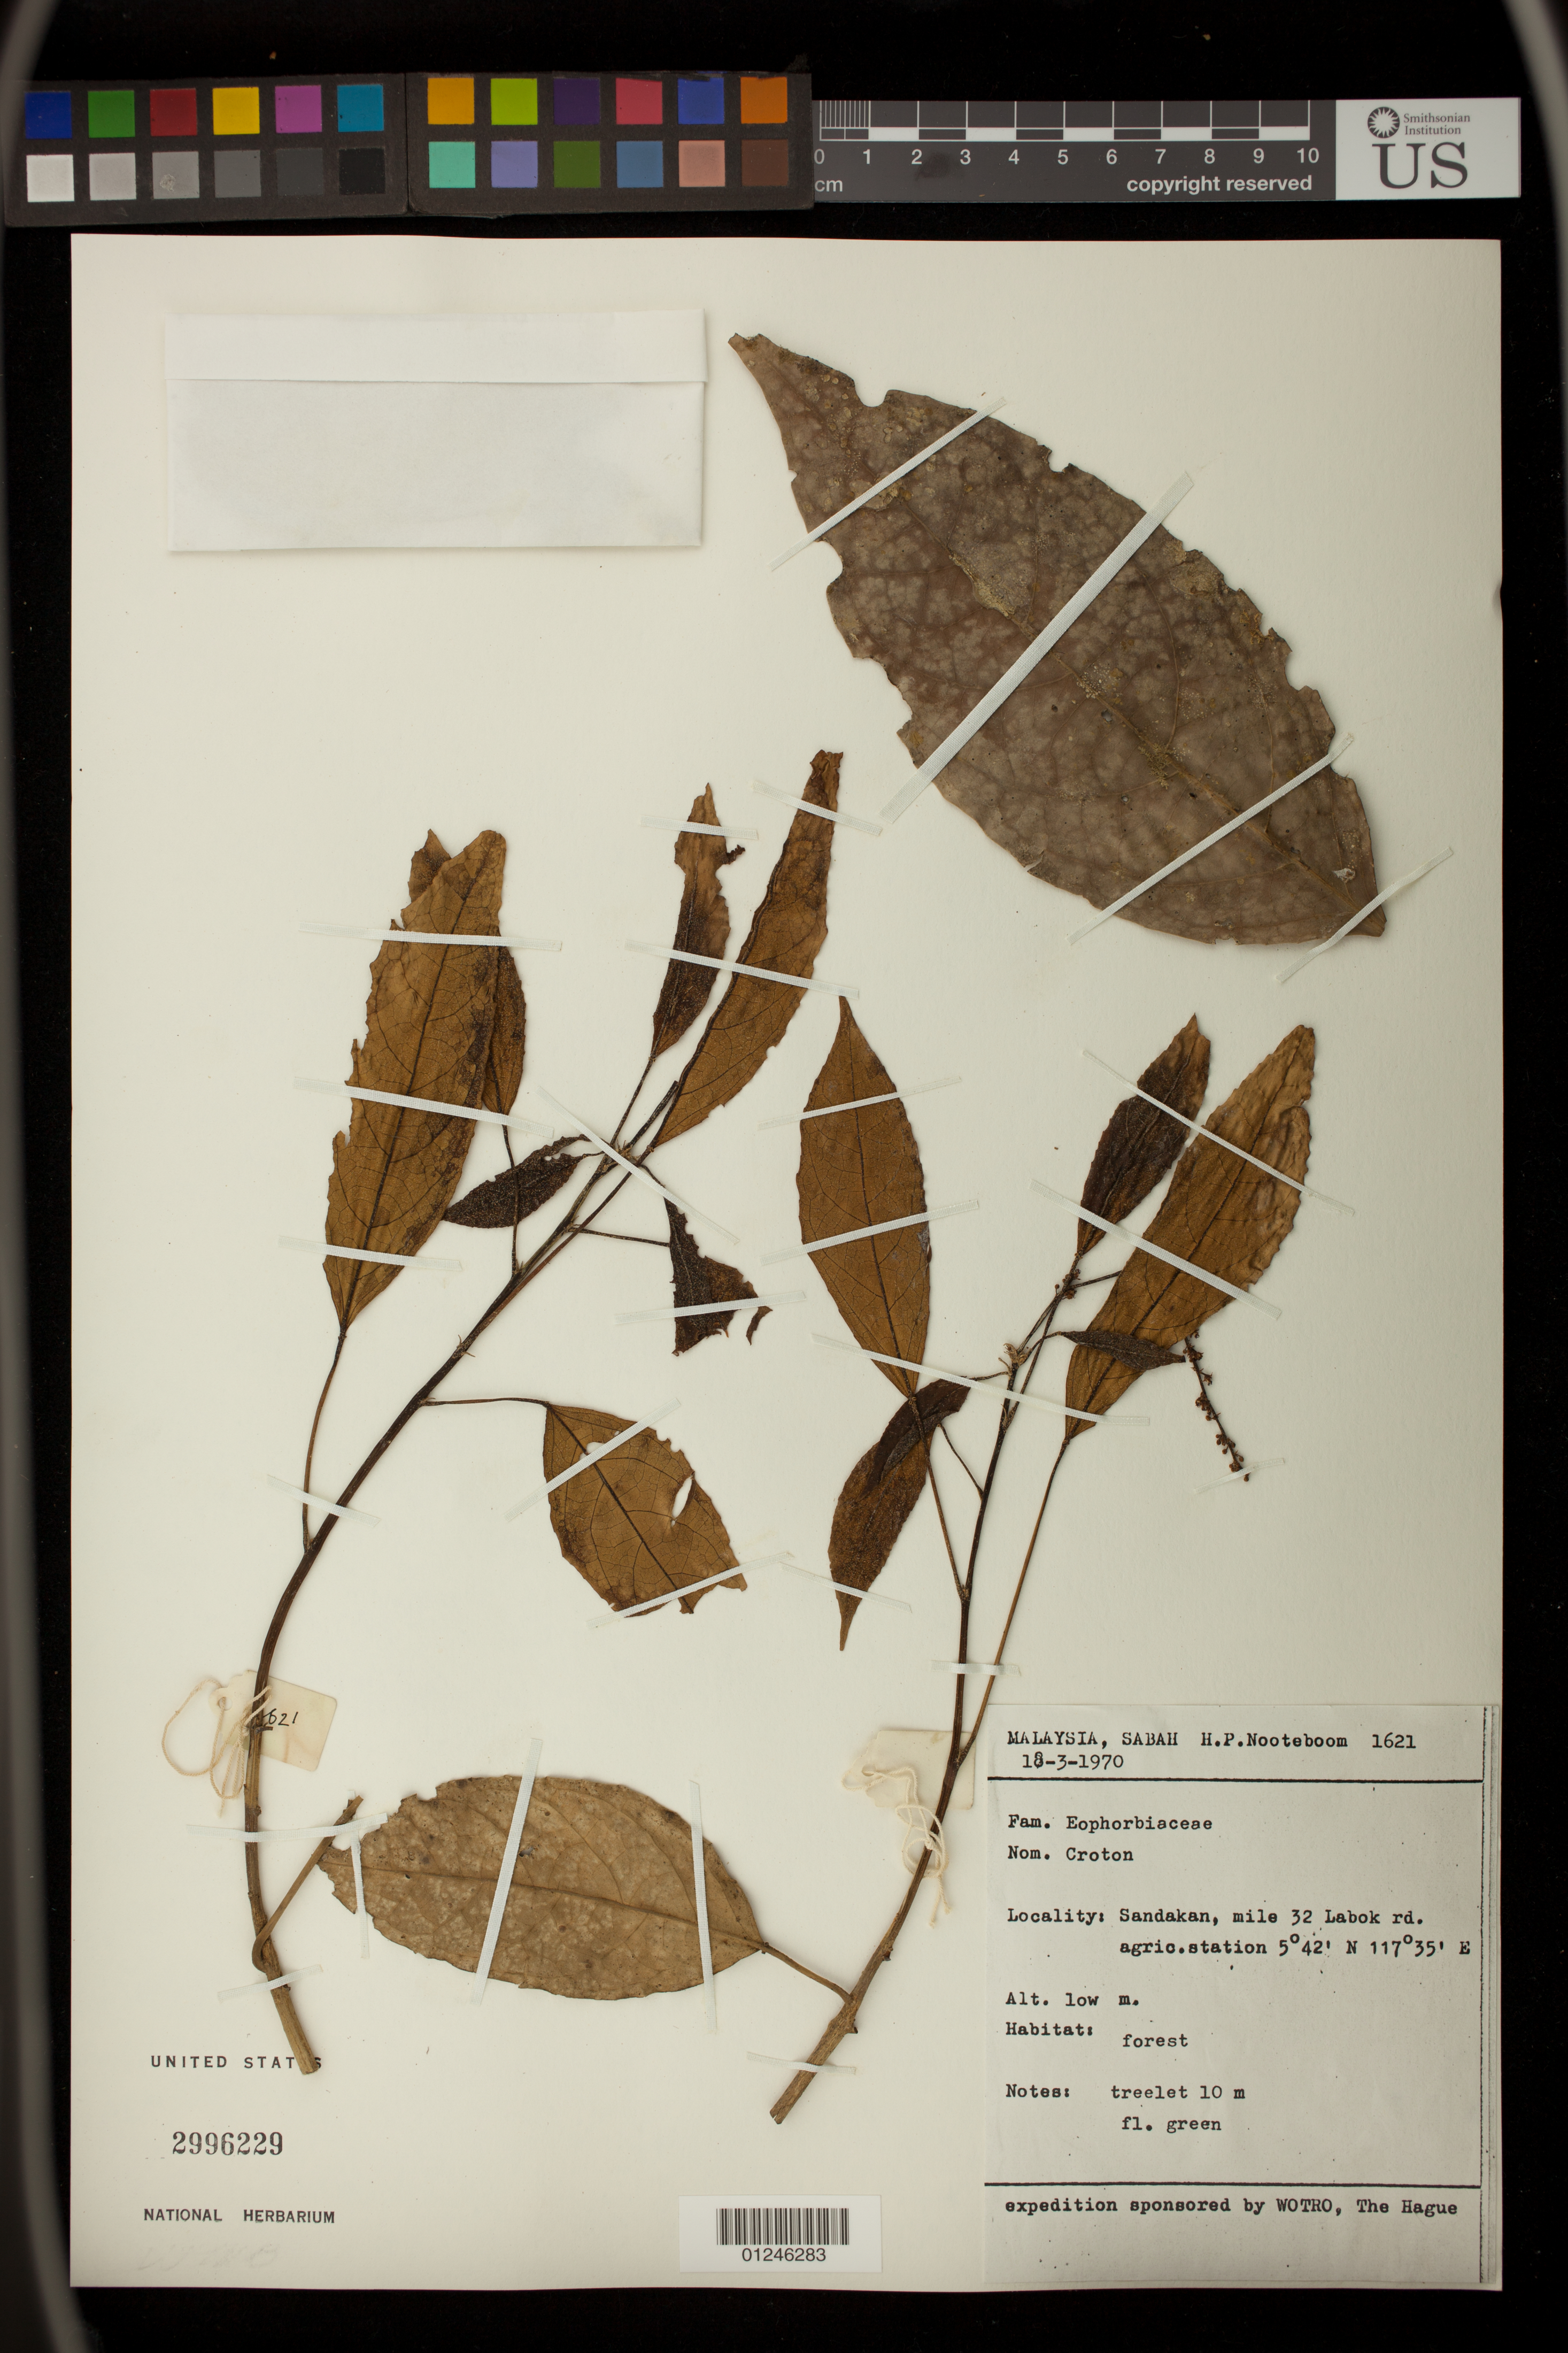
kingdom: Plantae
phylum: Tracheophyta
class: Magnoliopsida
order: Malpighiales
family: Euphorbiaceae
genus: Croton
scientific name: Croton sp.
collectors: H. P. Nooteboom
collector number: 1621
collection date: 1970-03-18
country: Malaysia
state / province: Sabah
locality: Sandakan, mile 32 Labok rd. agric. Station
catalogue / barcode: US 2996229